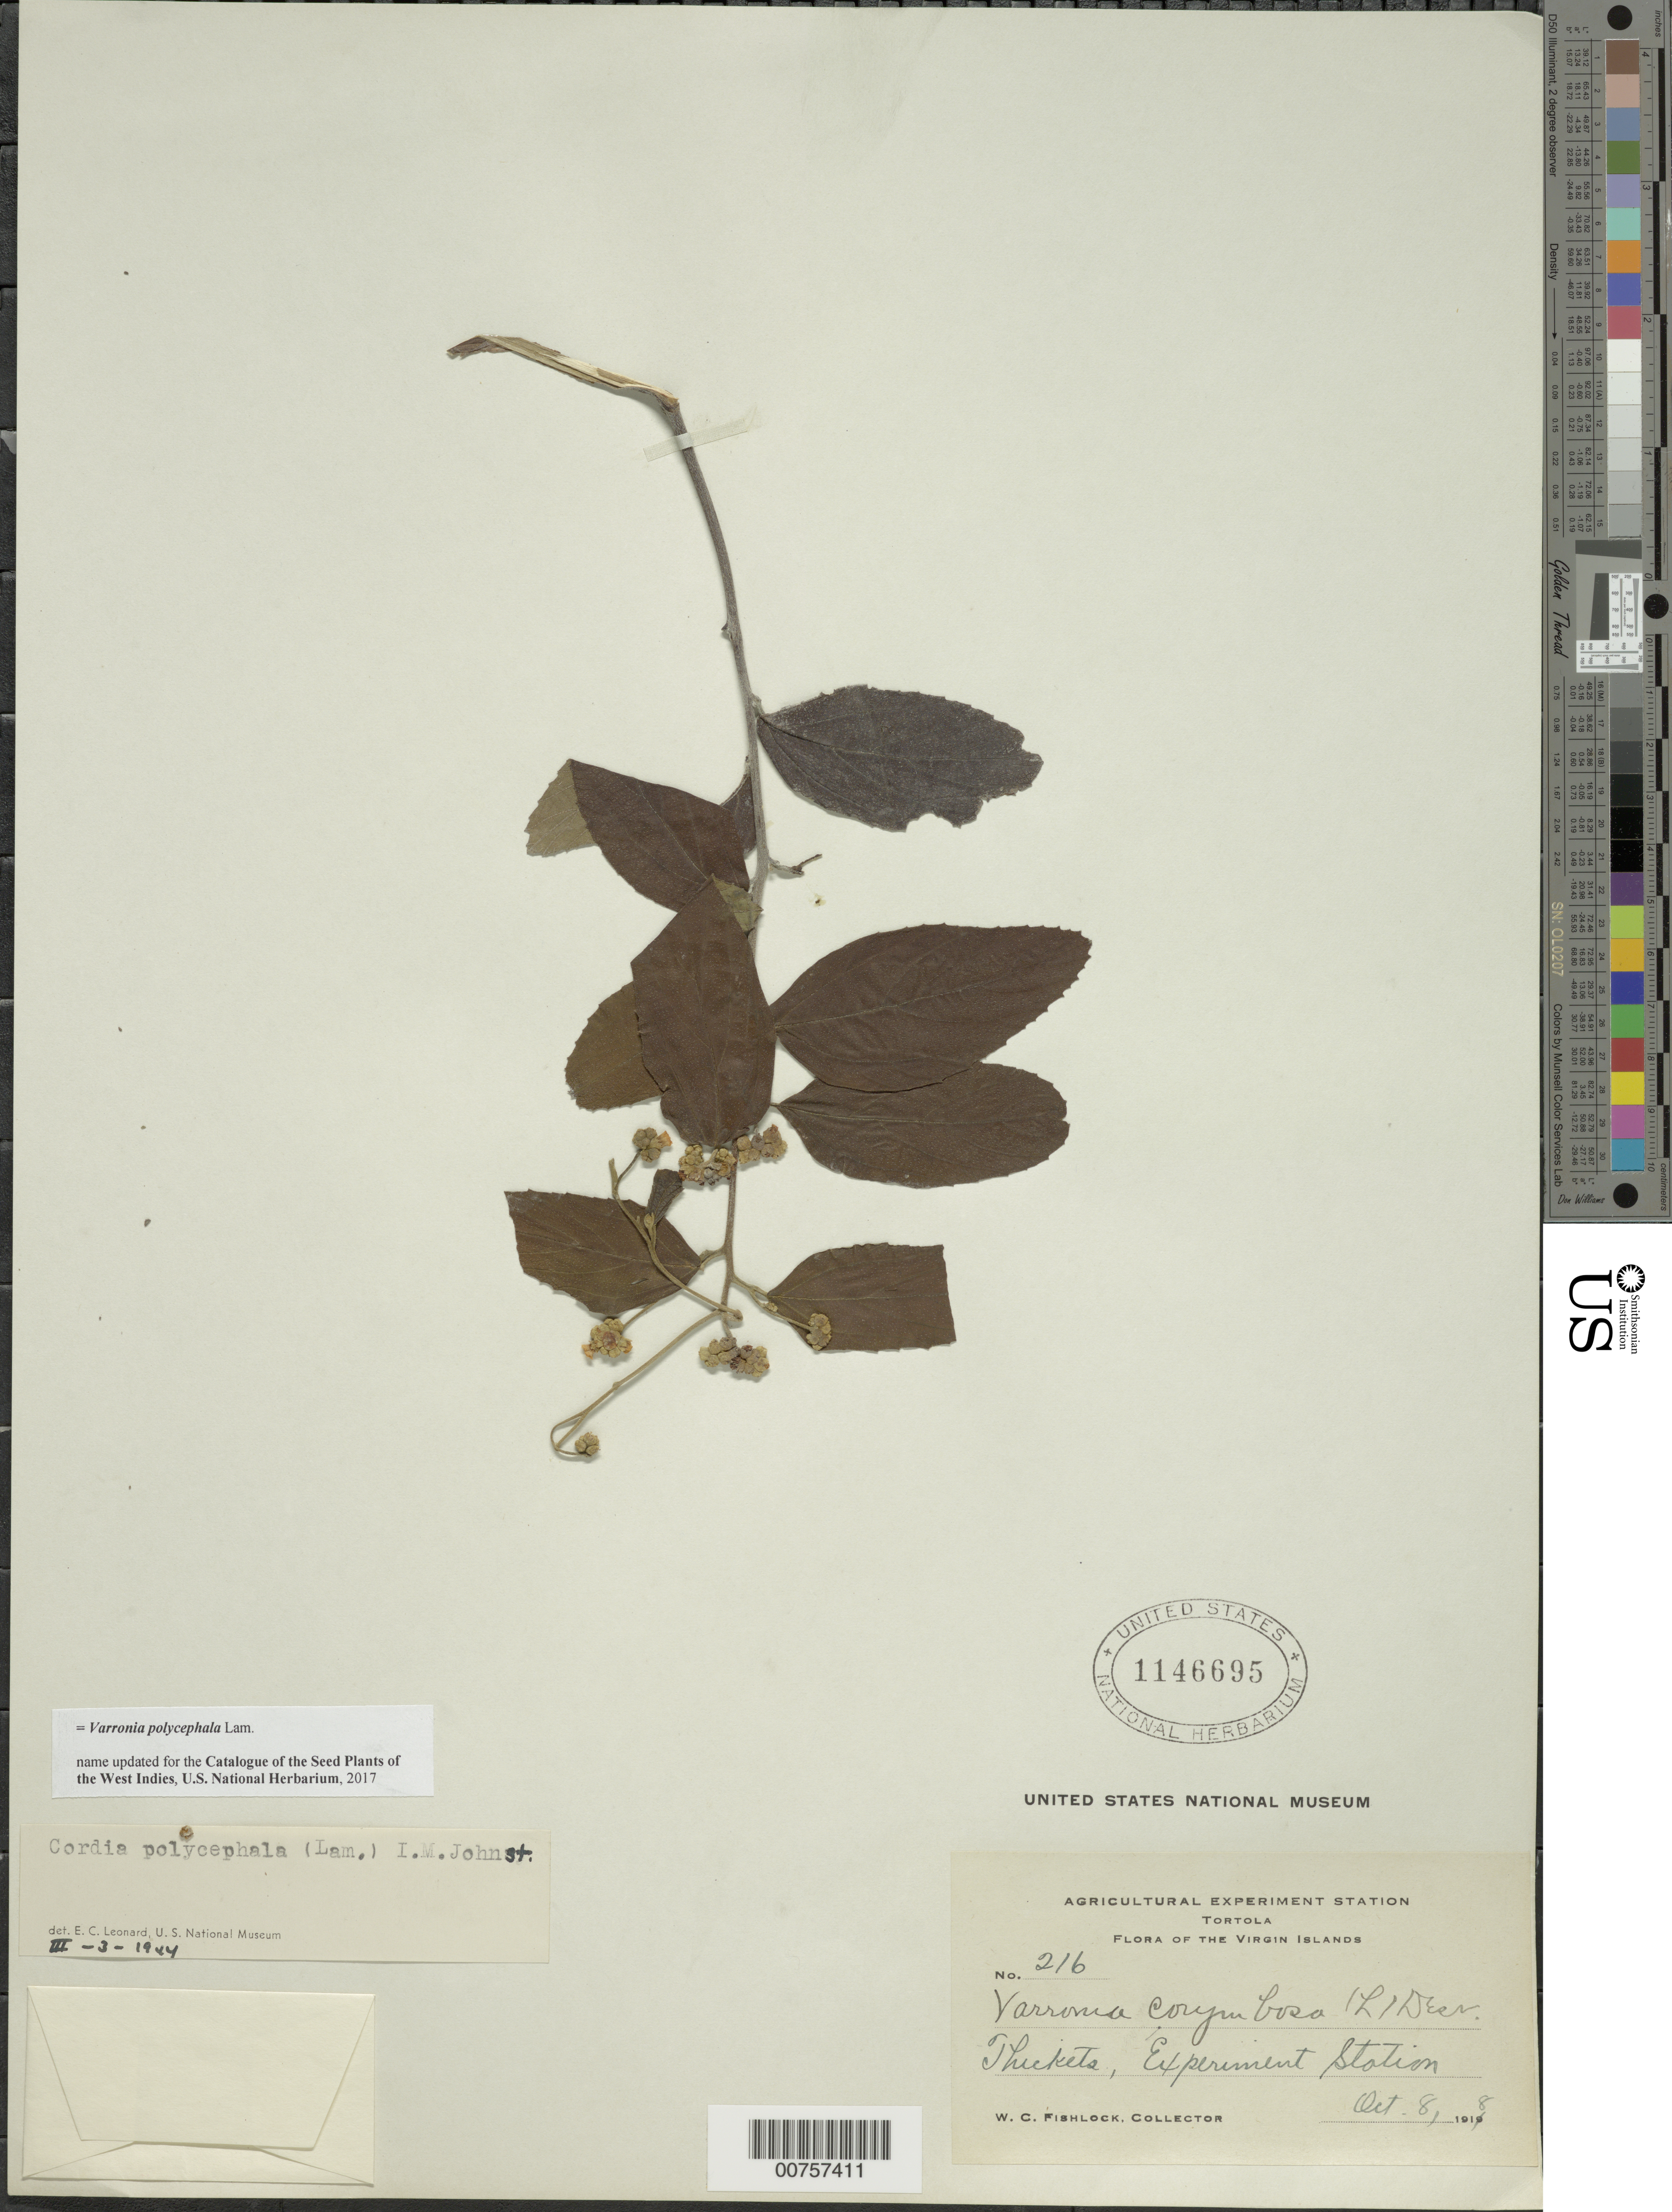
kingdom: Plantae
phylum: Tracheophyta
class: Magnoliopsida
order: Boraginales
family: Cordiaceae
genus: Varronia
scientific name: Varronia polycephala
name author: Lam.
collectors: W. Fishlock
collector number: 216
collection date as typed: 08 Oct 1918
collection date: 1918-10-08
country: British Virgin Islands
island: Tortola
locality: Experiment Station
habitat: Thickets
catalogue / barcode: US 1146695